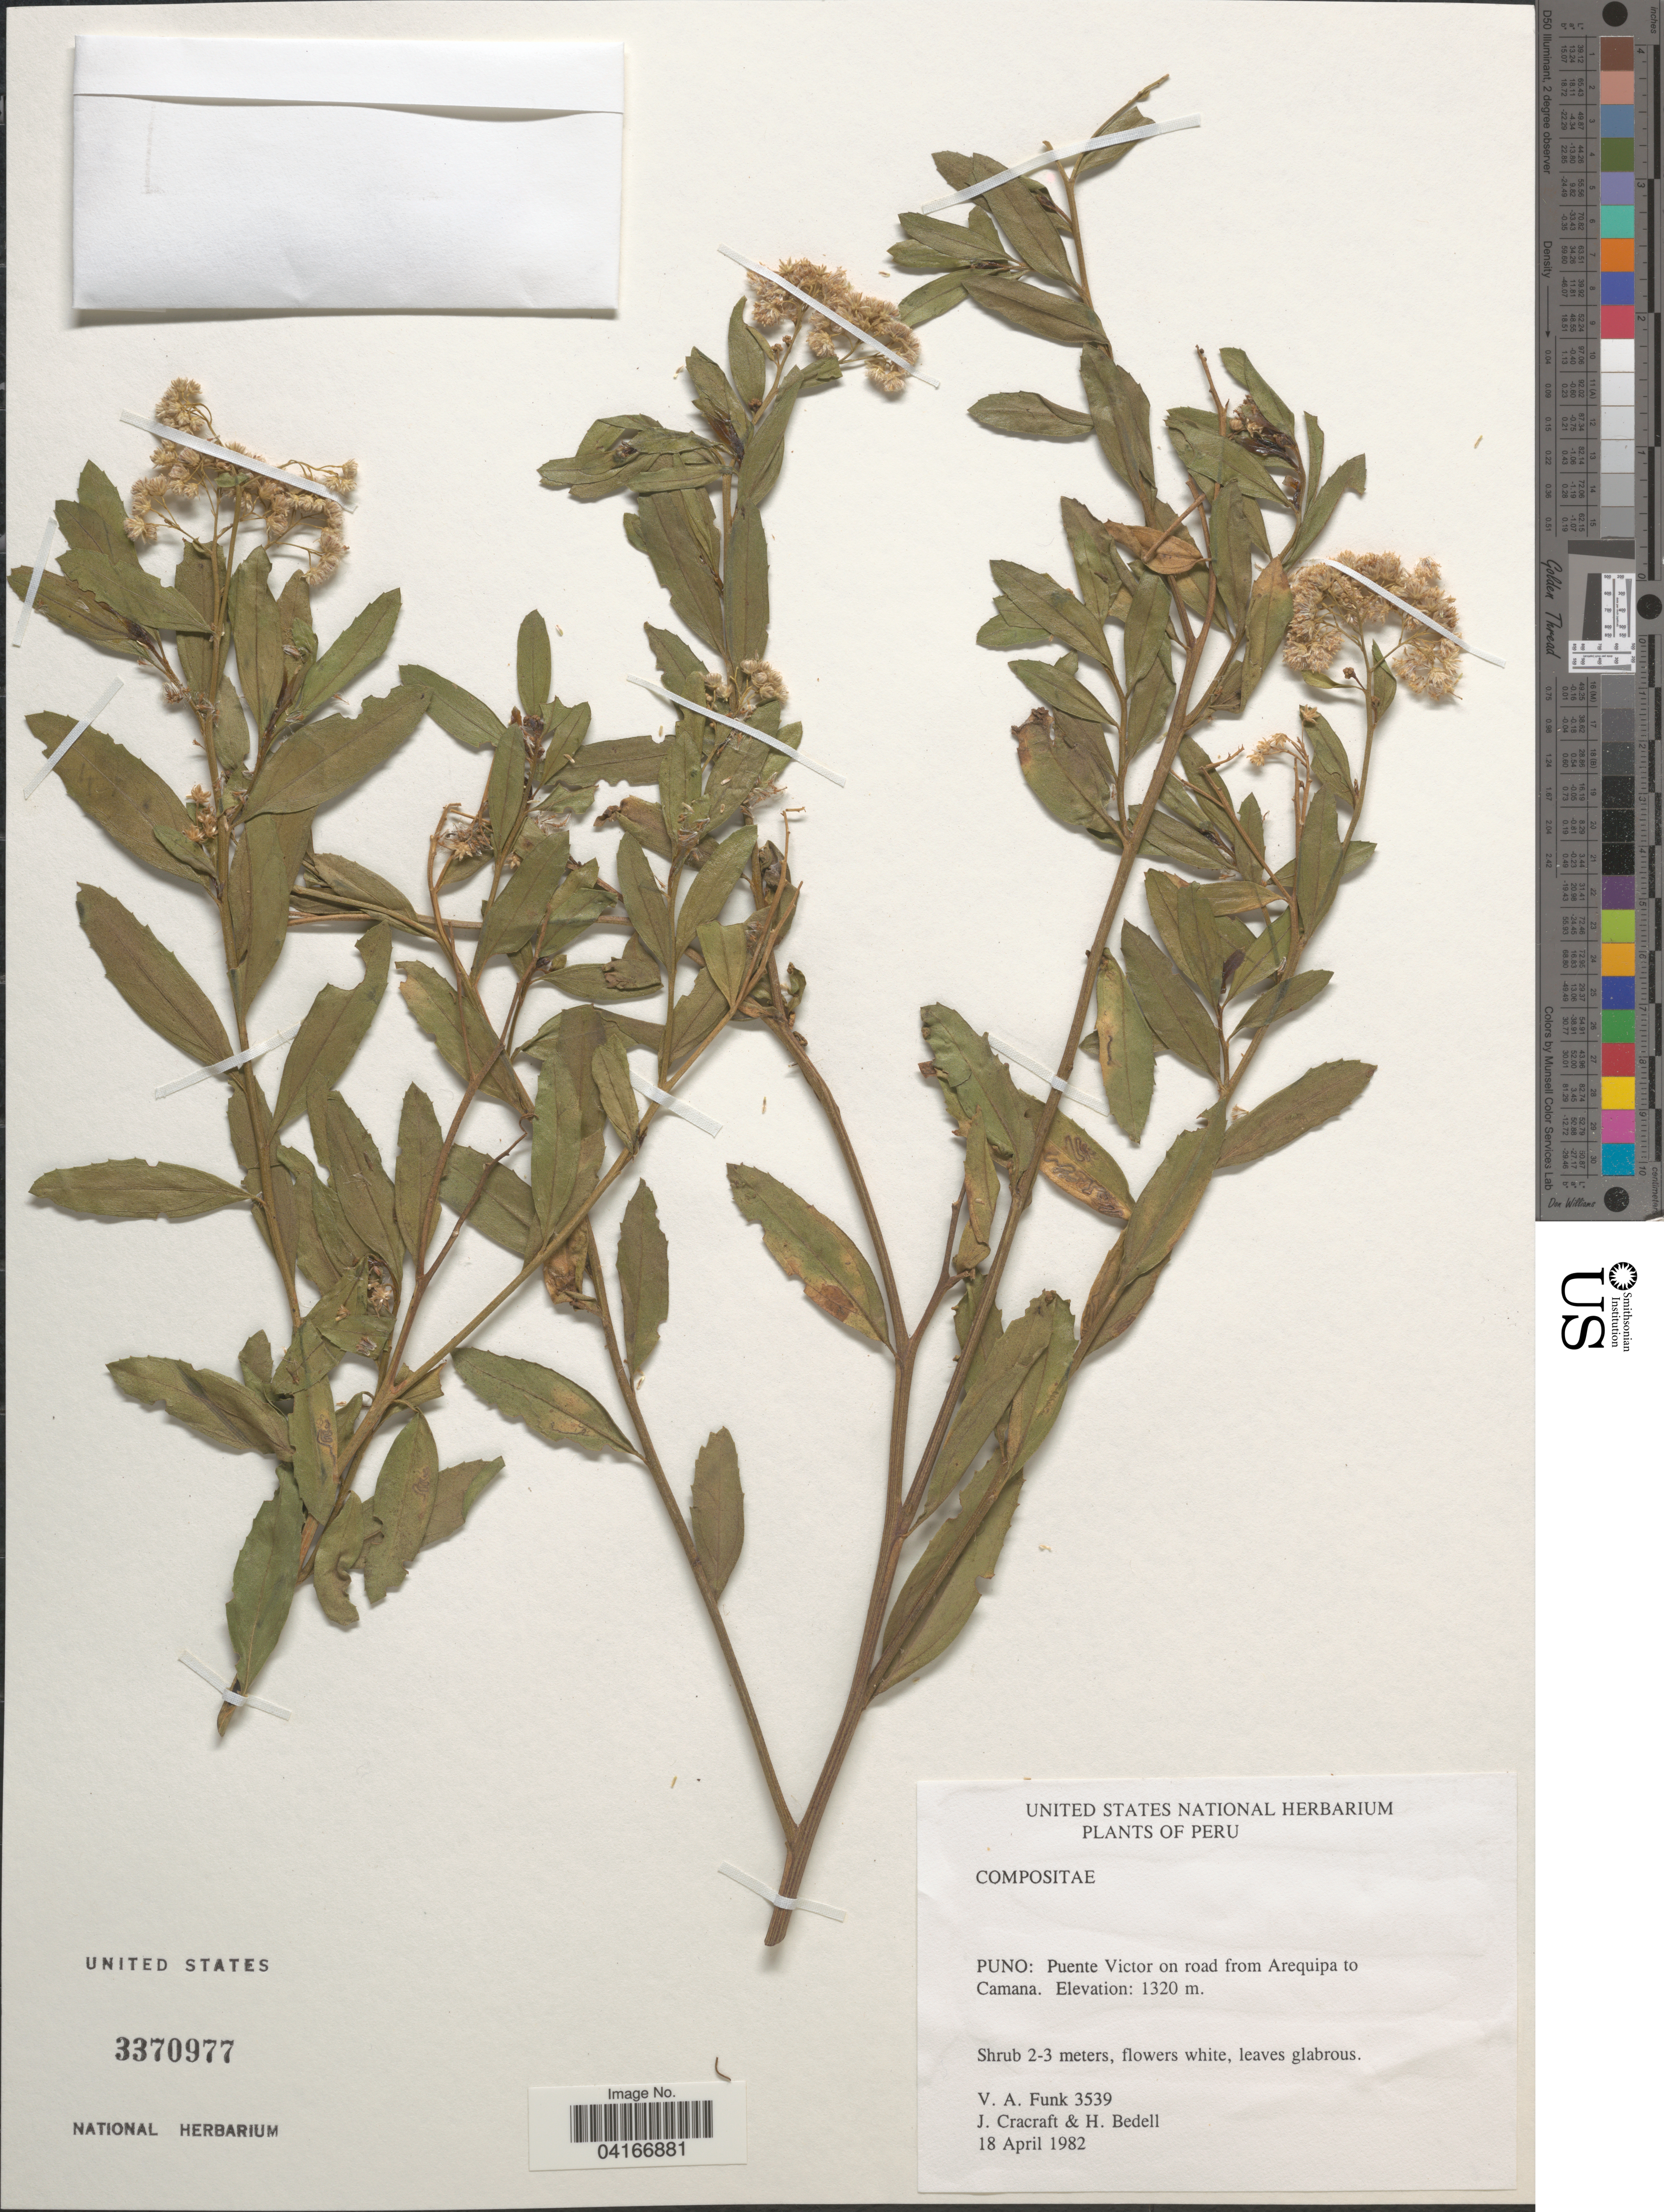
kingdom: Plantae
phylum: Tracheophyta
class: Magnoliopsida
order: Asterales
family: Asteraceae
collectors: V. Funk, J. L. Cracraft & H. Bedell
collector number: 3539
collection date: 1982-04-18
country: Peru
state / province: Puno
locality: Puente Victor on road from Arequipa to Camana.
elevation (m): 1320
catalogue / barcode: US 3370977